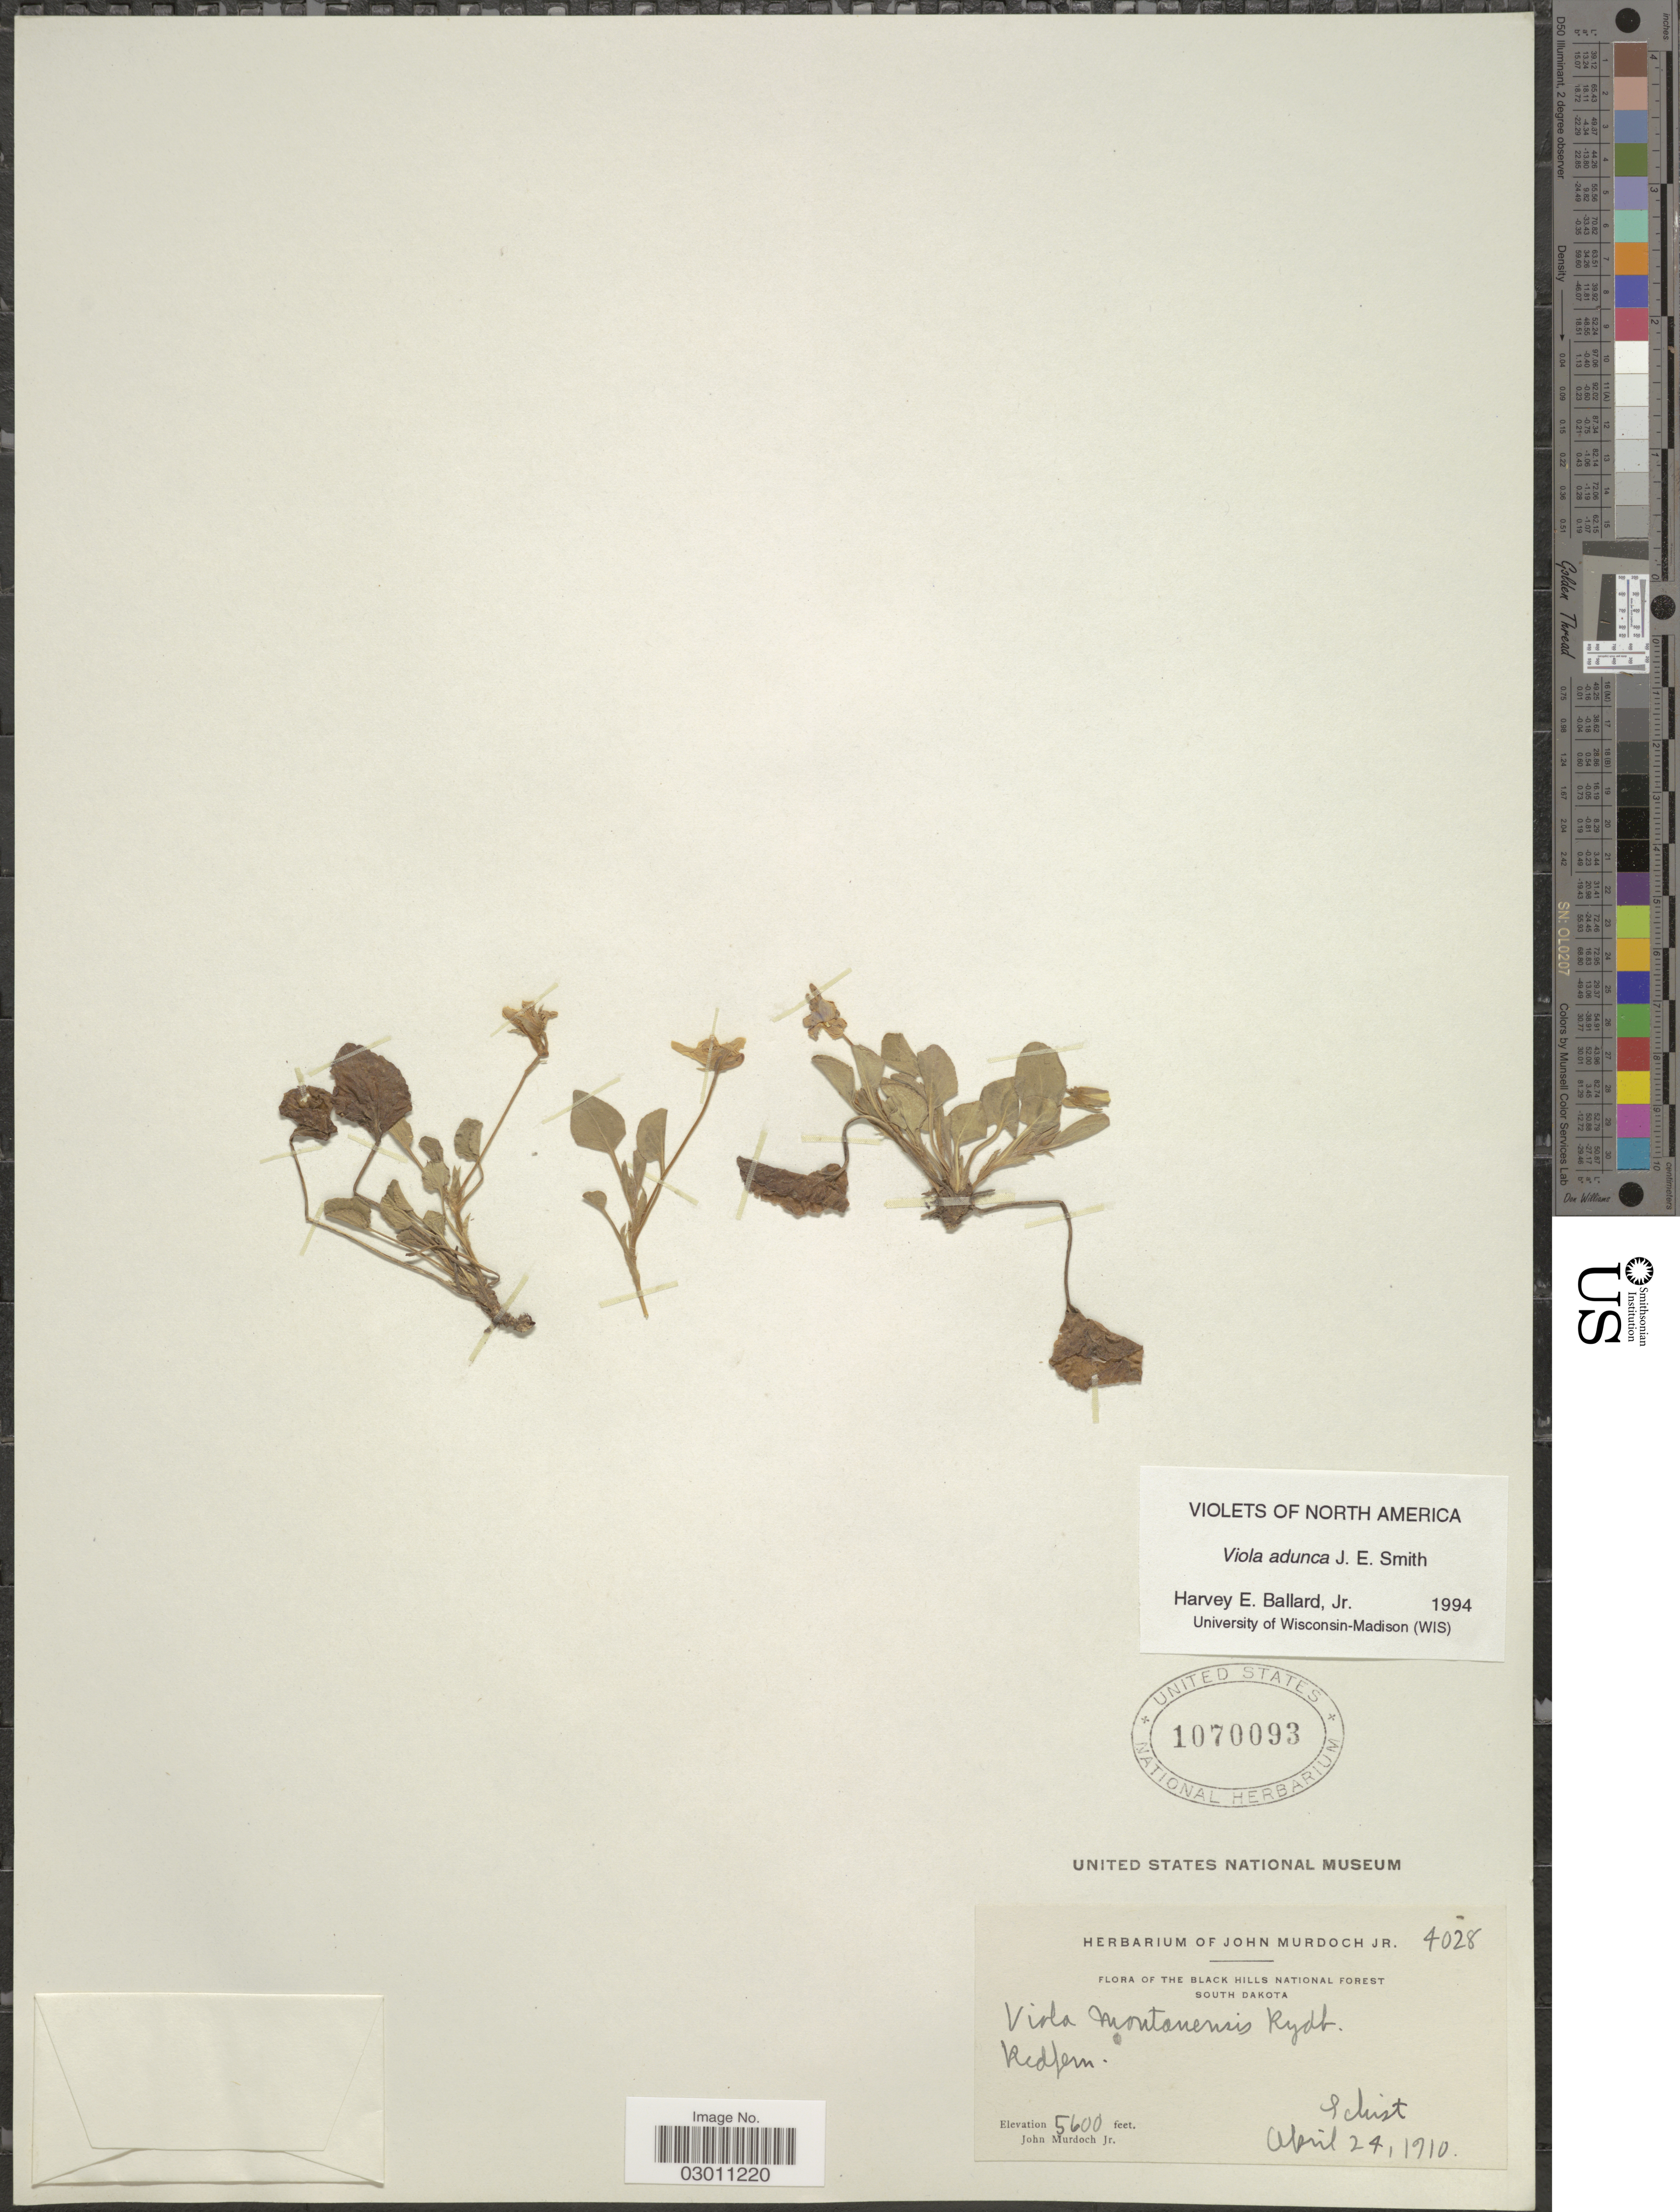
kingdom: Plantae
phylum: Tracheophyta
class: Magnoliopsida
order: Malpighiales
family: Violaceae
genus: Viola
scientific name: Viola adunca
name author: Sm.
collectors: J. Murdoch Jr.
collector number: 4028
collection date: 1910-08-24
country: United States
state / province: South Dakota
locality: Black Hills National Forest. Schist.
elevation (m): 1707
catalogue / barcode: US 1070093